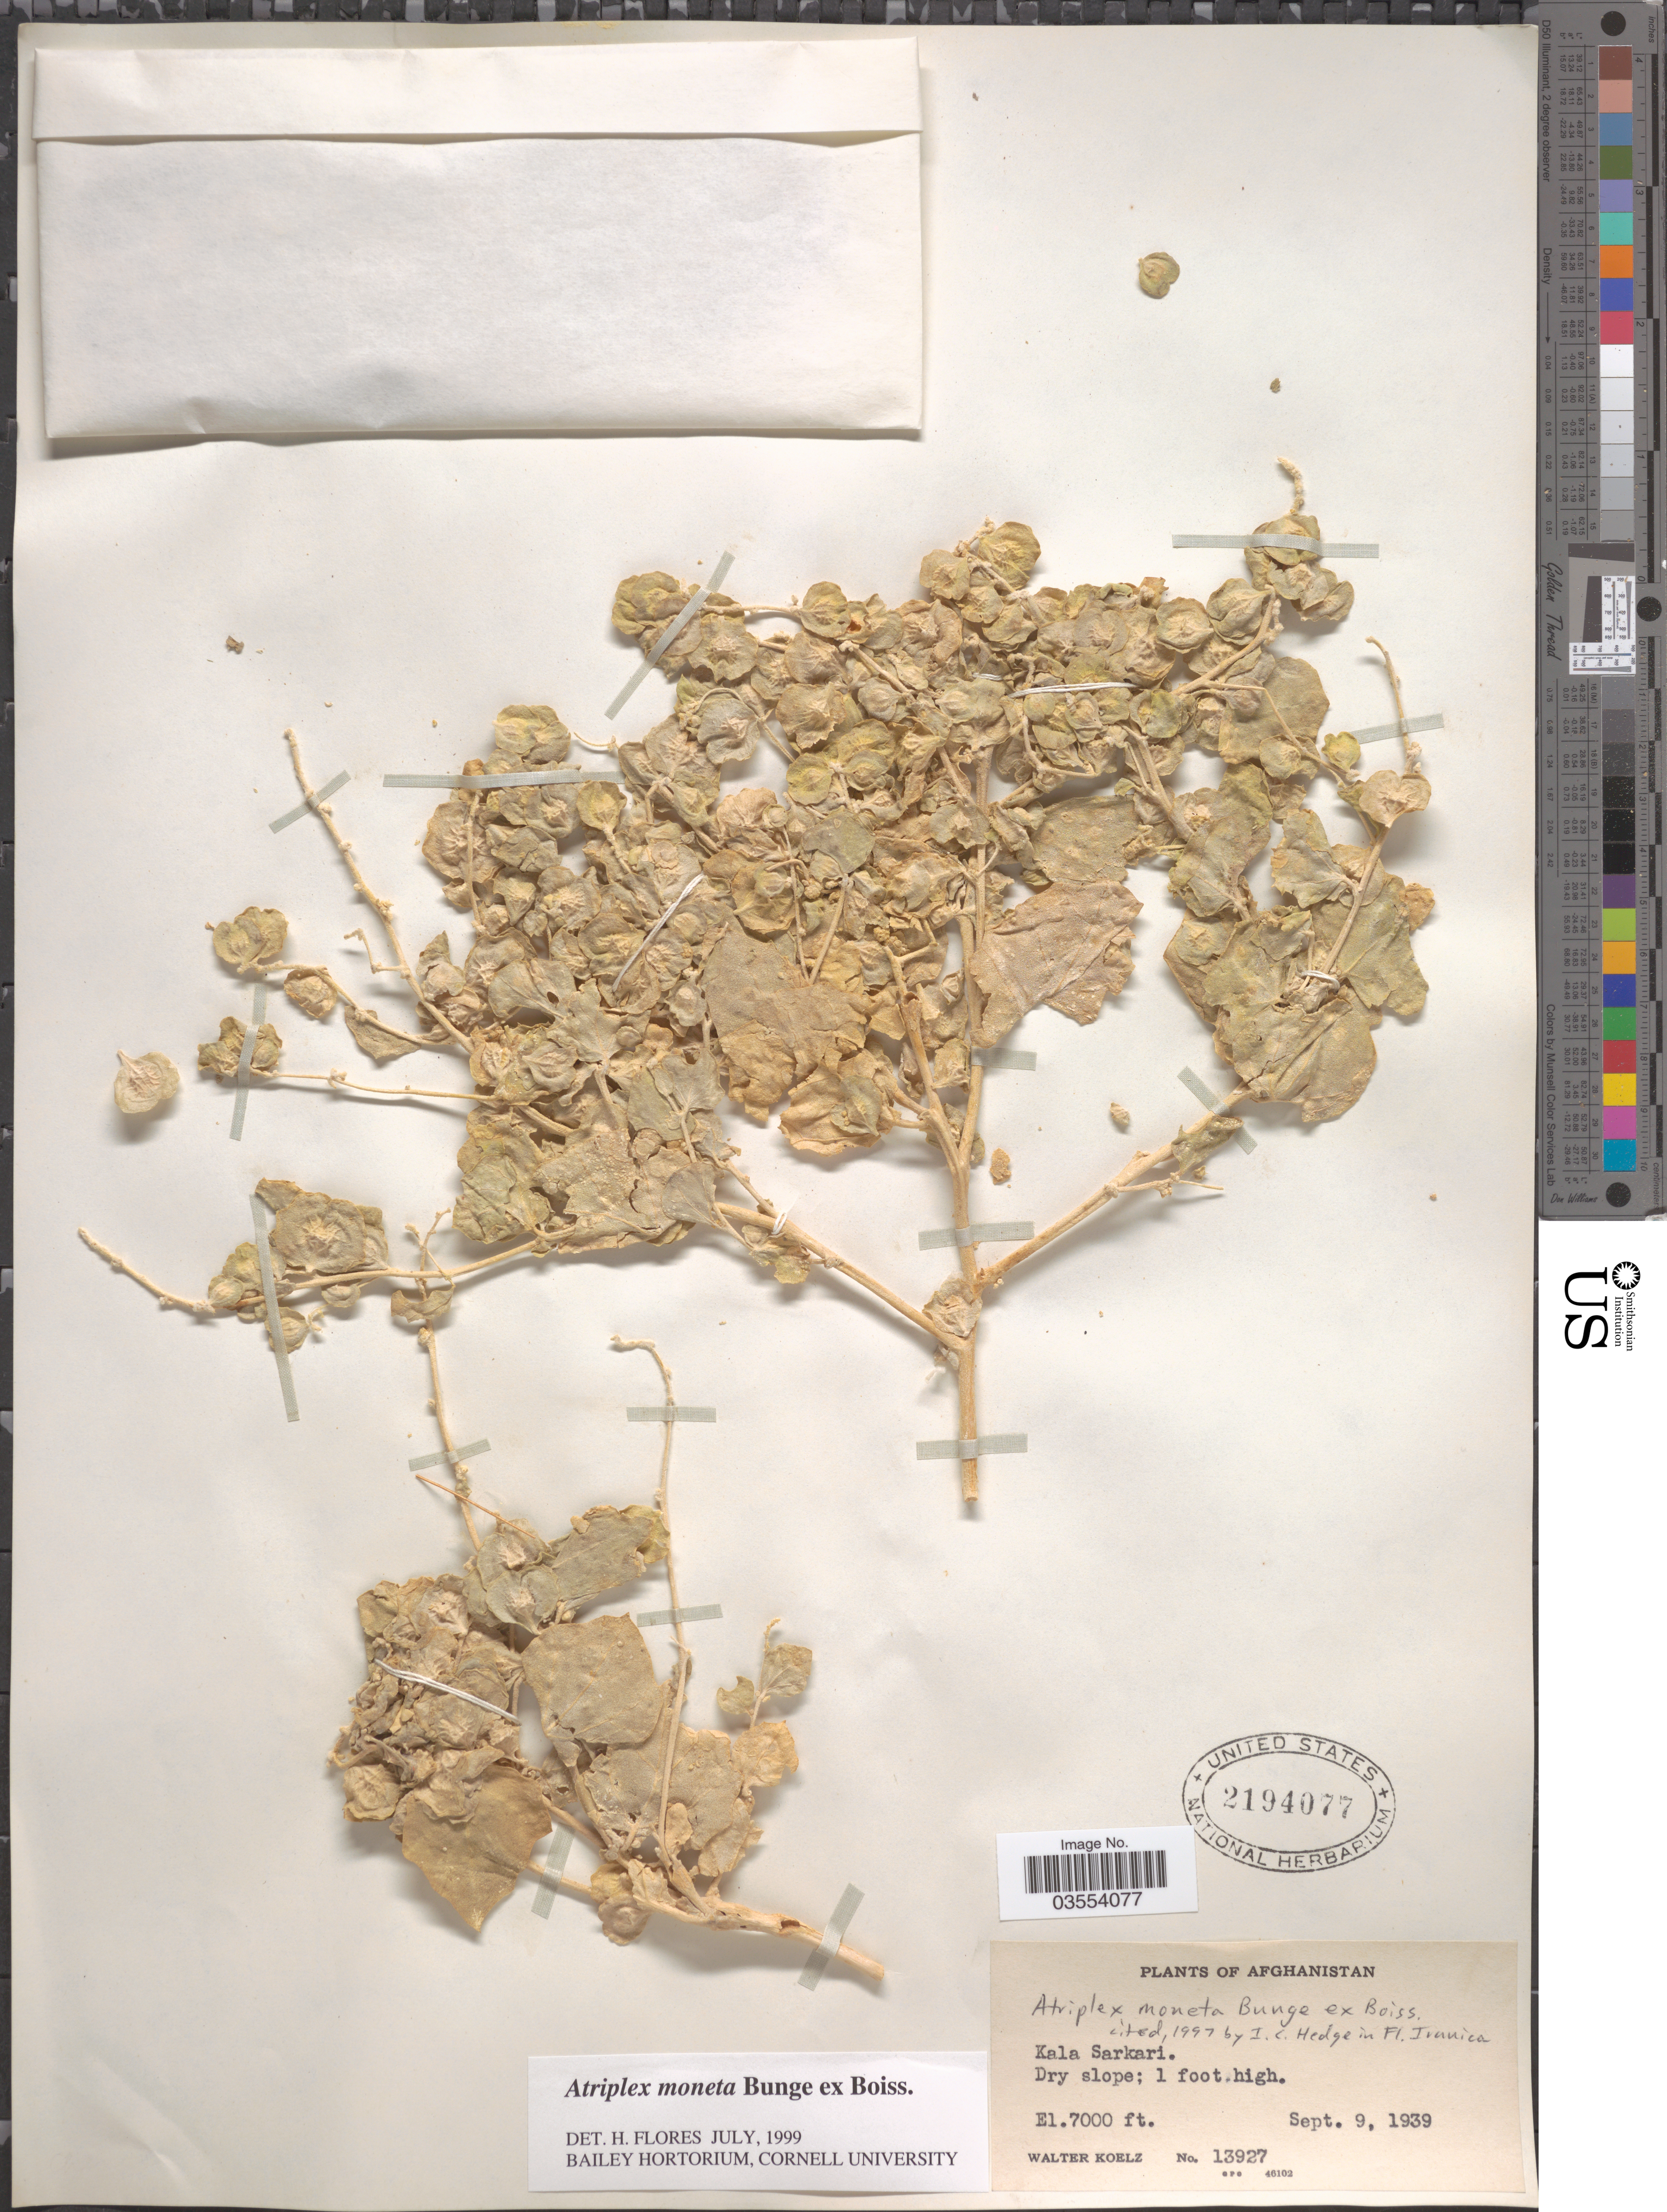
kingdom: Plantae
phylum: Tracheophyta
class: Magnoliopsida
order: Caryophyllales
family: Amaranthaceae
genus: Atriplex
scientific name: Atriplex moneta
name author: Bunge & Boiss.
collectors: W. N. Koelz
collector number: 13927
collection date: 1939-09-09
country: Afghanistan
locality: Kala Sarkari.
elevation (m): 2134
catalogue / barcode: US 2194077